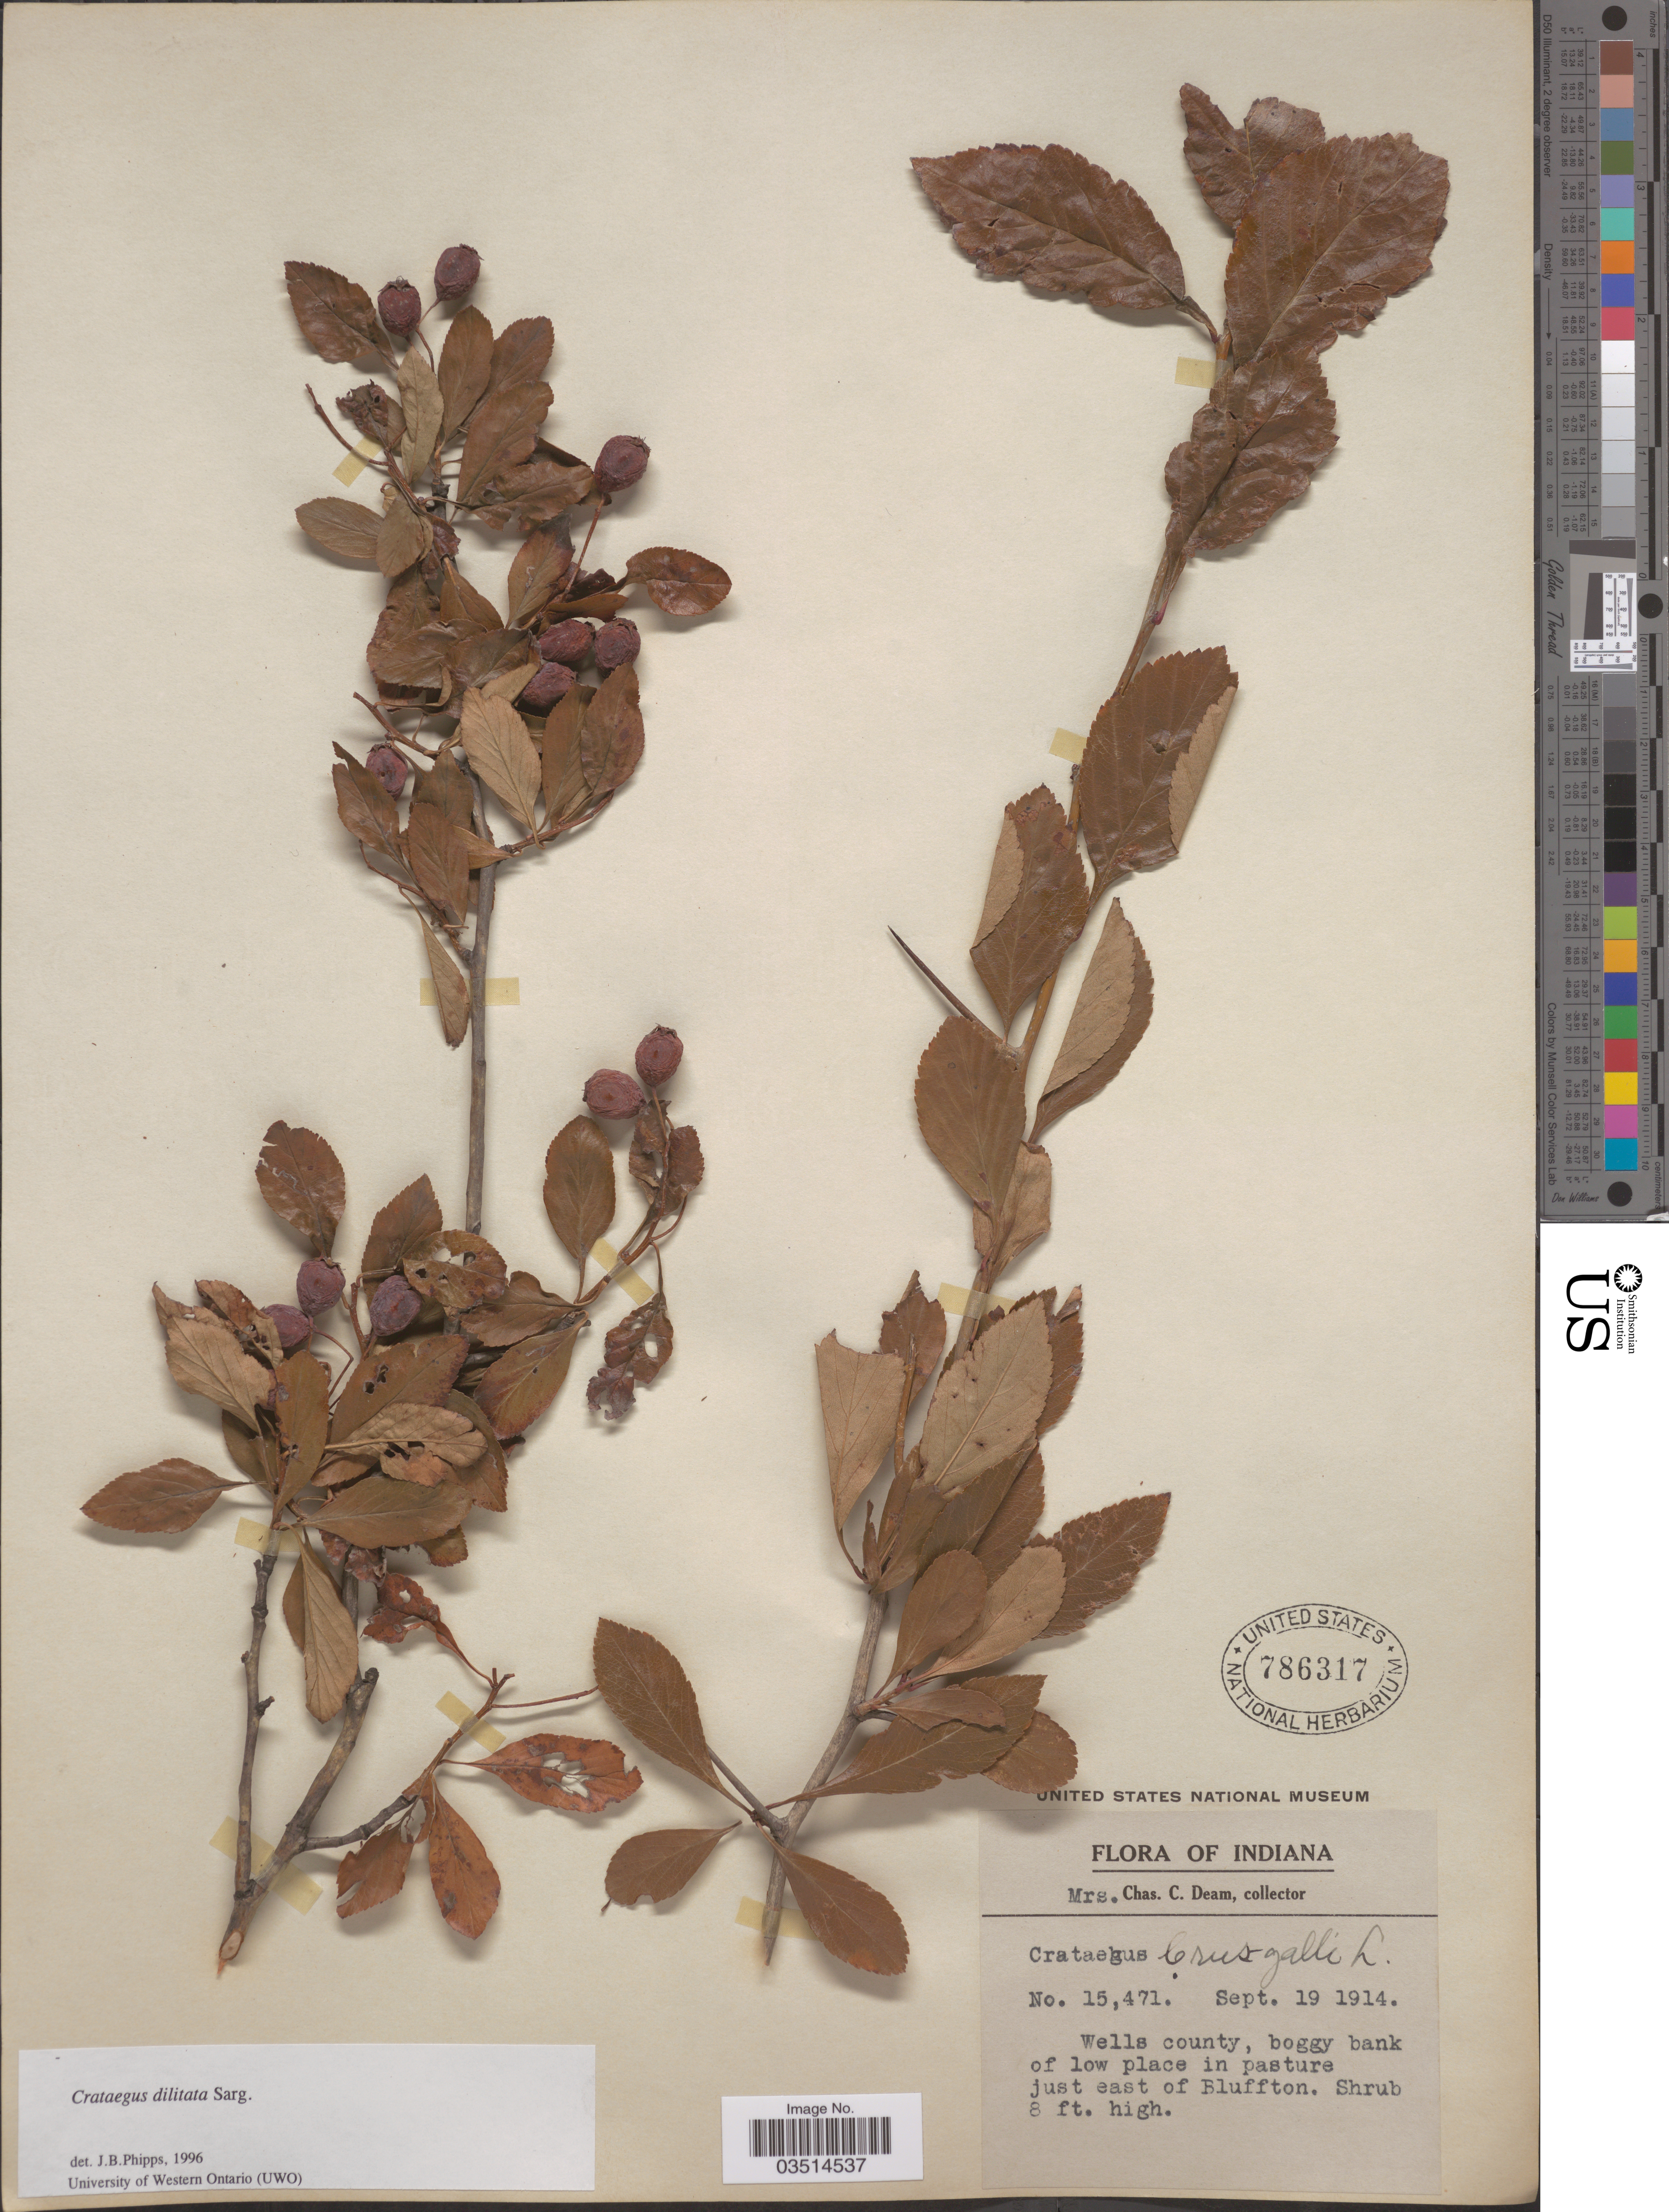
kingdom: Plantae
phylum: Tracheophyta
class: Magnoliopsida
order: Rosales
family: Rosaceae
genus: Crataegus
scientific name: Crataegus crus-galli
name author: L.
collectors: C. Deam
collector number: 15471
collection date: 1914-09-19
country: United States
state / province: Indiana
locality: Wells county, boggy bank of low place in pasture just east of Bluffton.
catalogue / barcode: US 786317